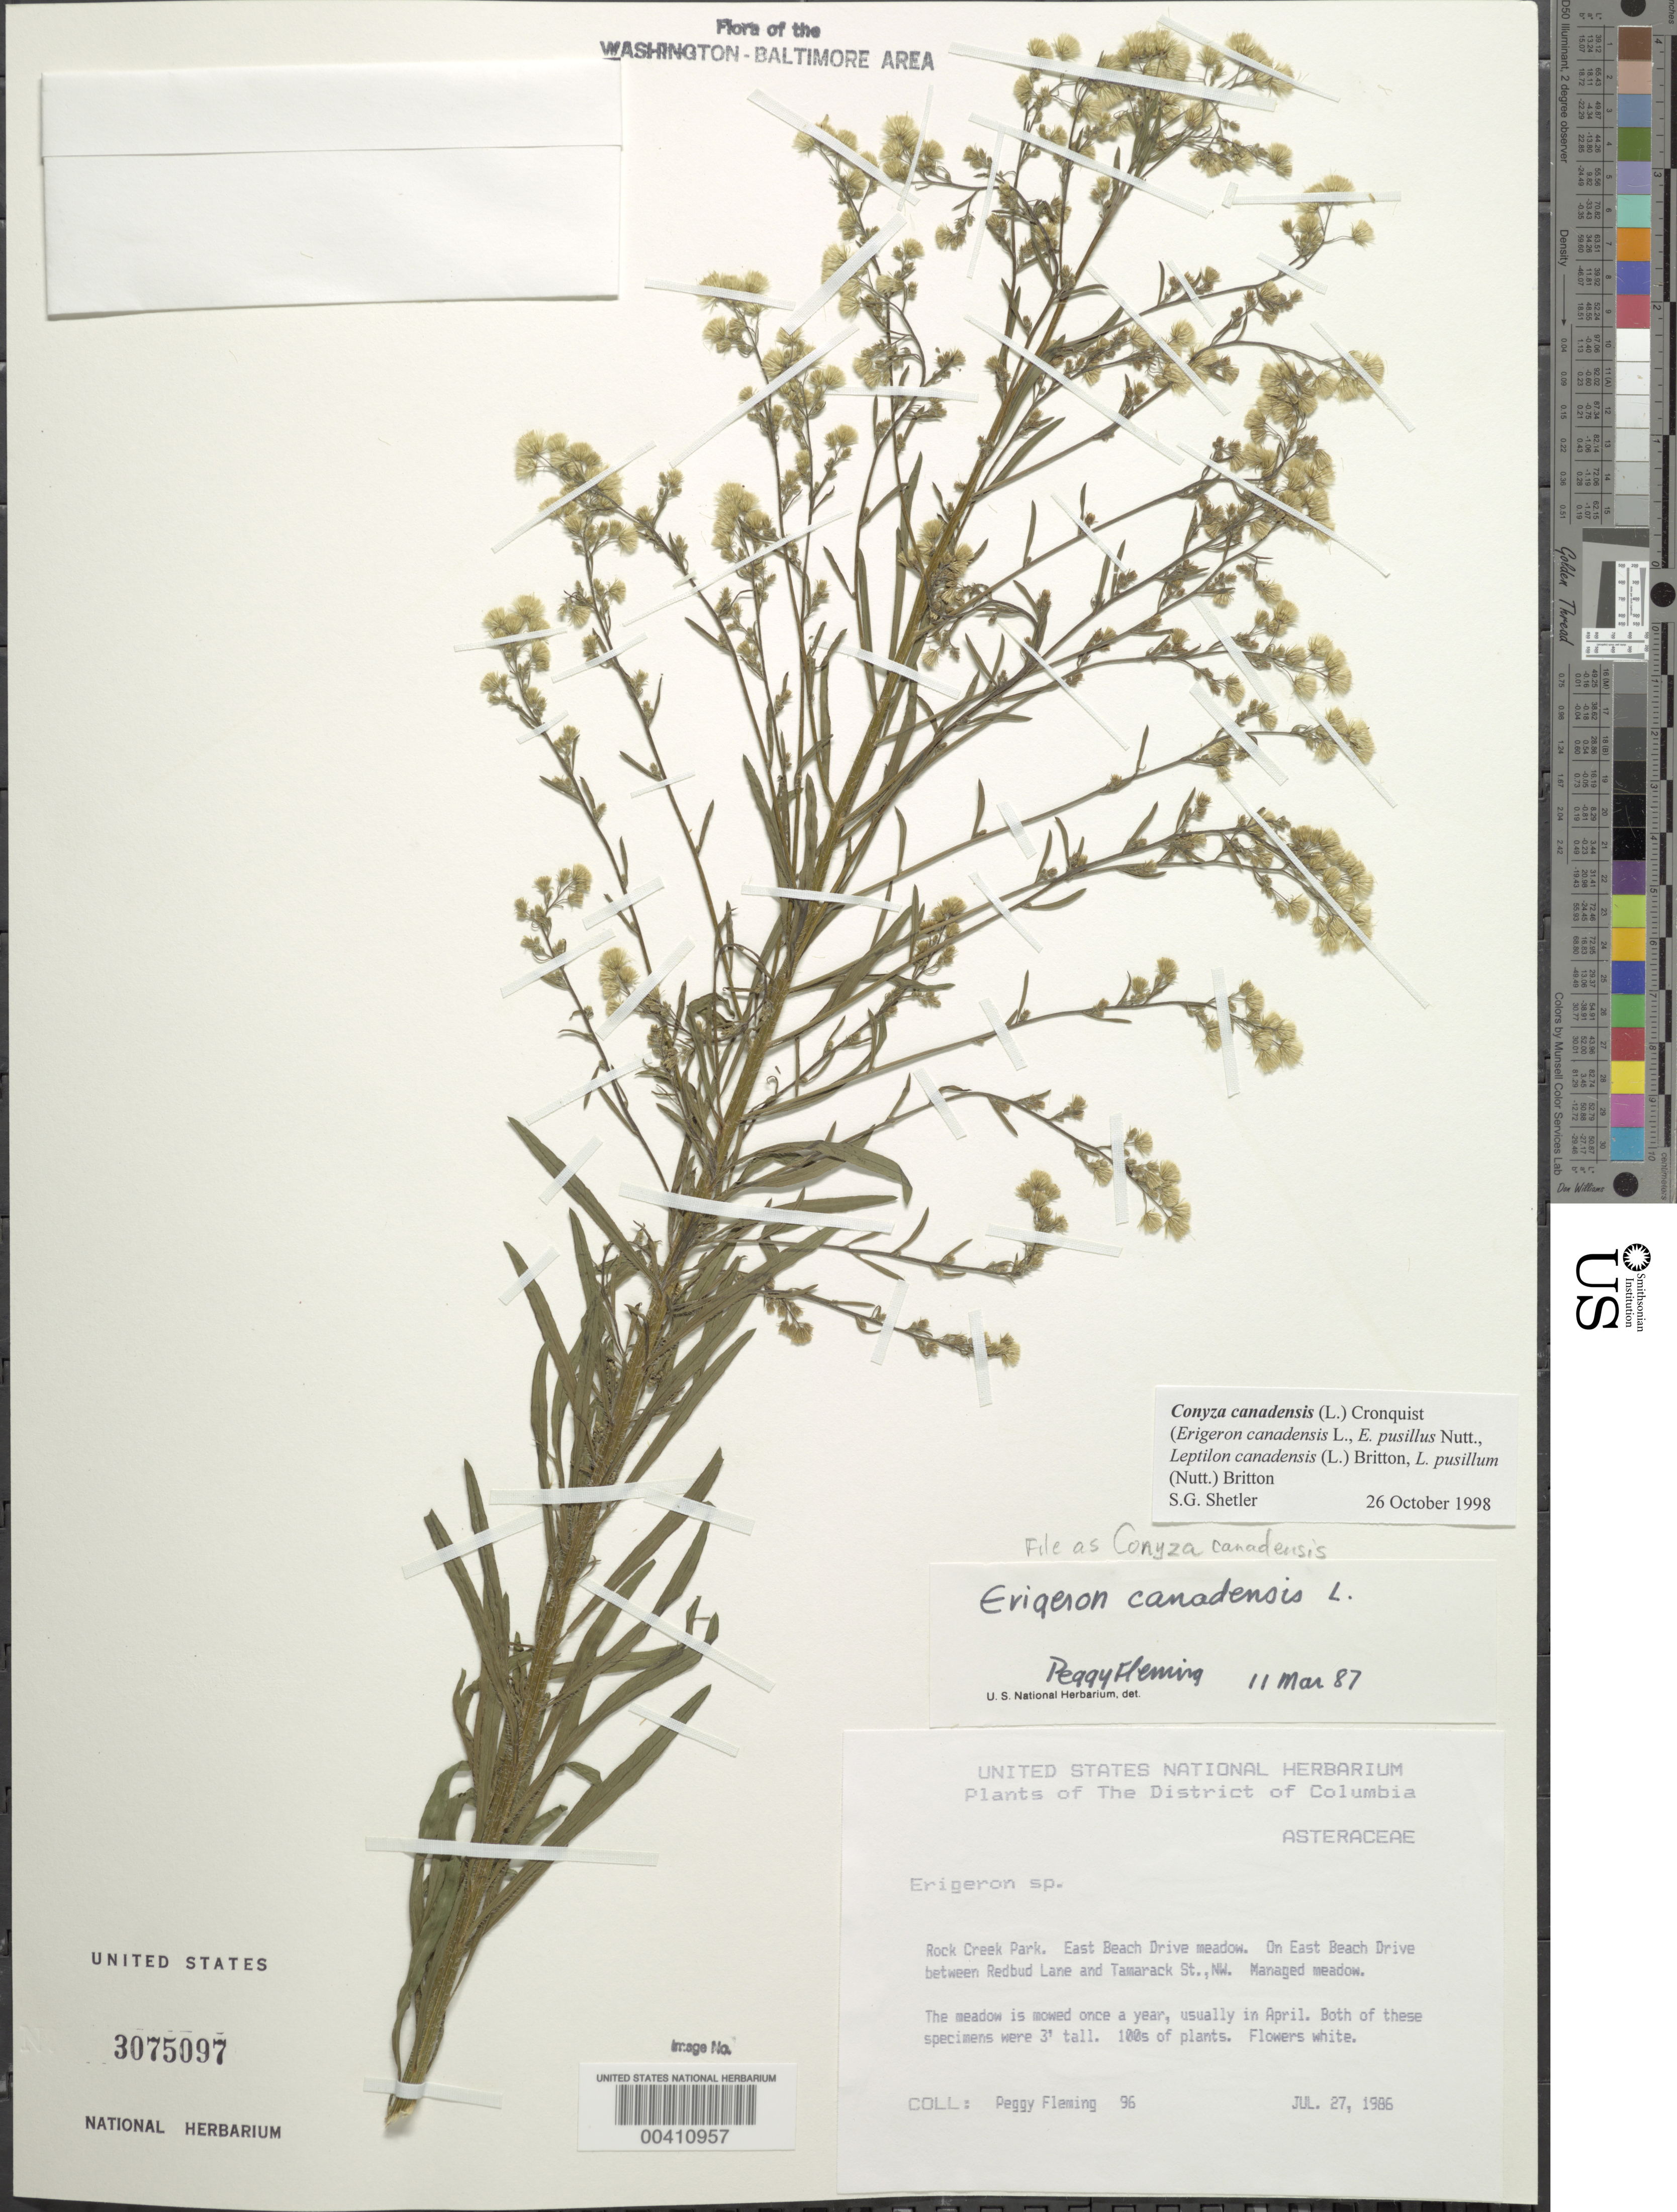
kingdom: Plantae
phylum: Tracheophyta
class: Magnoliopsida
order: Asterales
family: Asteraceae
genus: Conyza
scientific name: Conyza canadensis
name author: (L.) Cronq.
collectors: P. Fleming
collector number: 96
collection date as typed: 27 Jul 1986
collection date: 1986-07-27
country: United States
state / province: District of Columbia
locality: Rock Creek Park, east Beach Drive meadow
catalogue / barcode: US 3075097